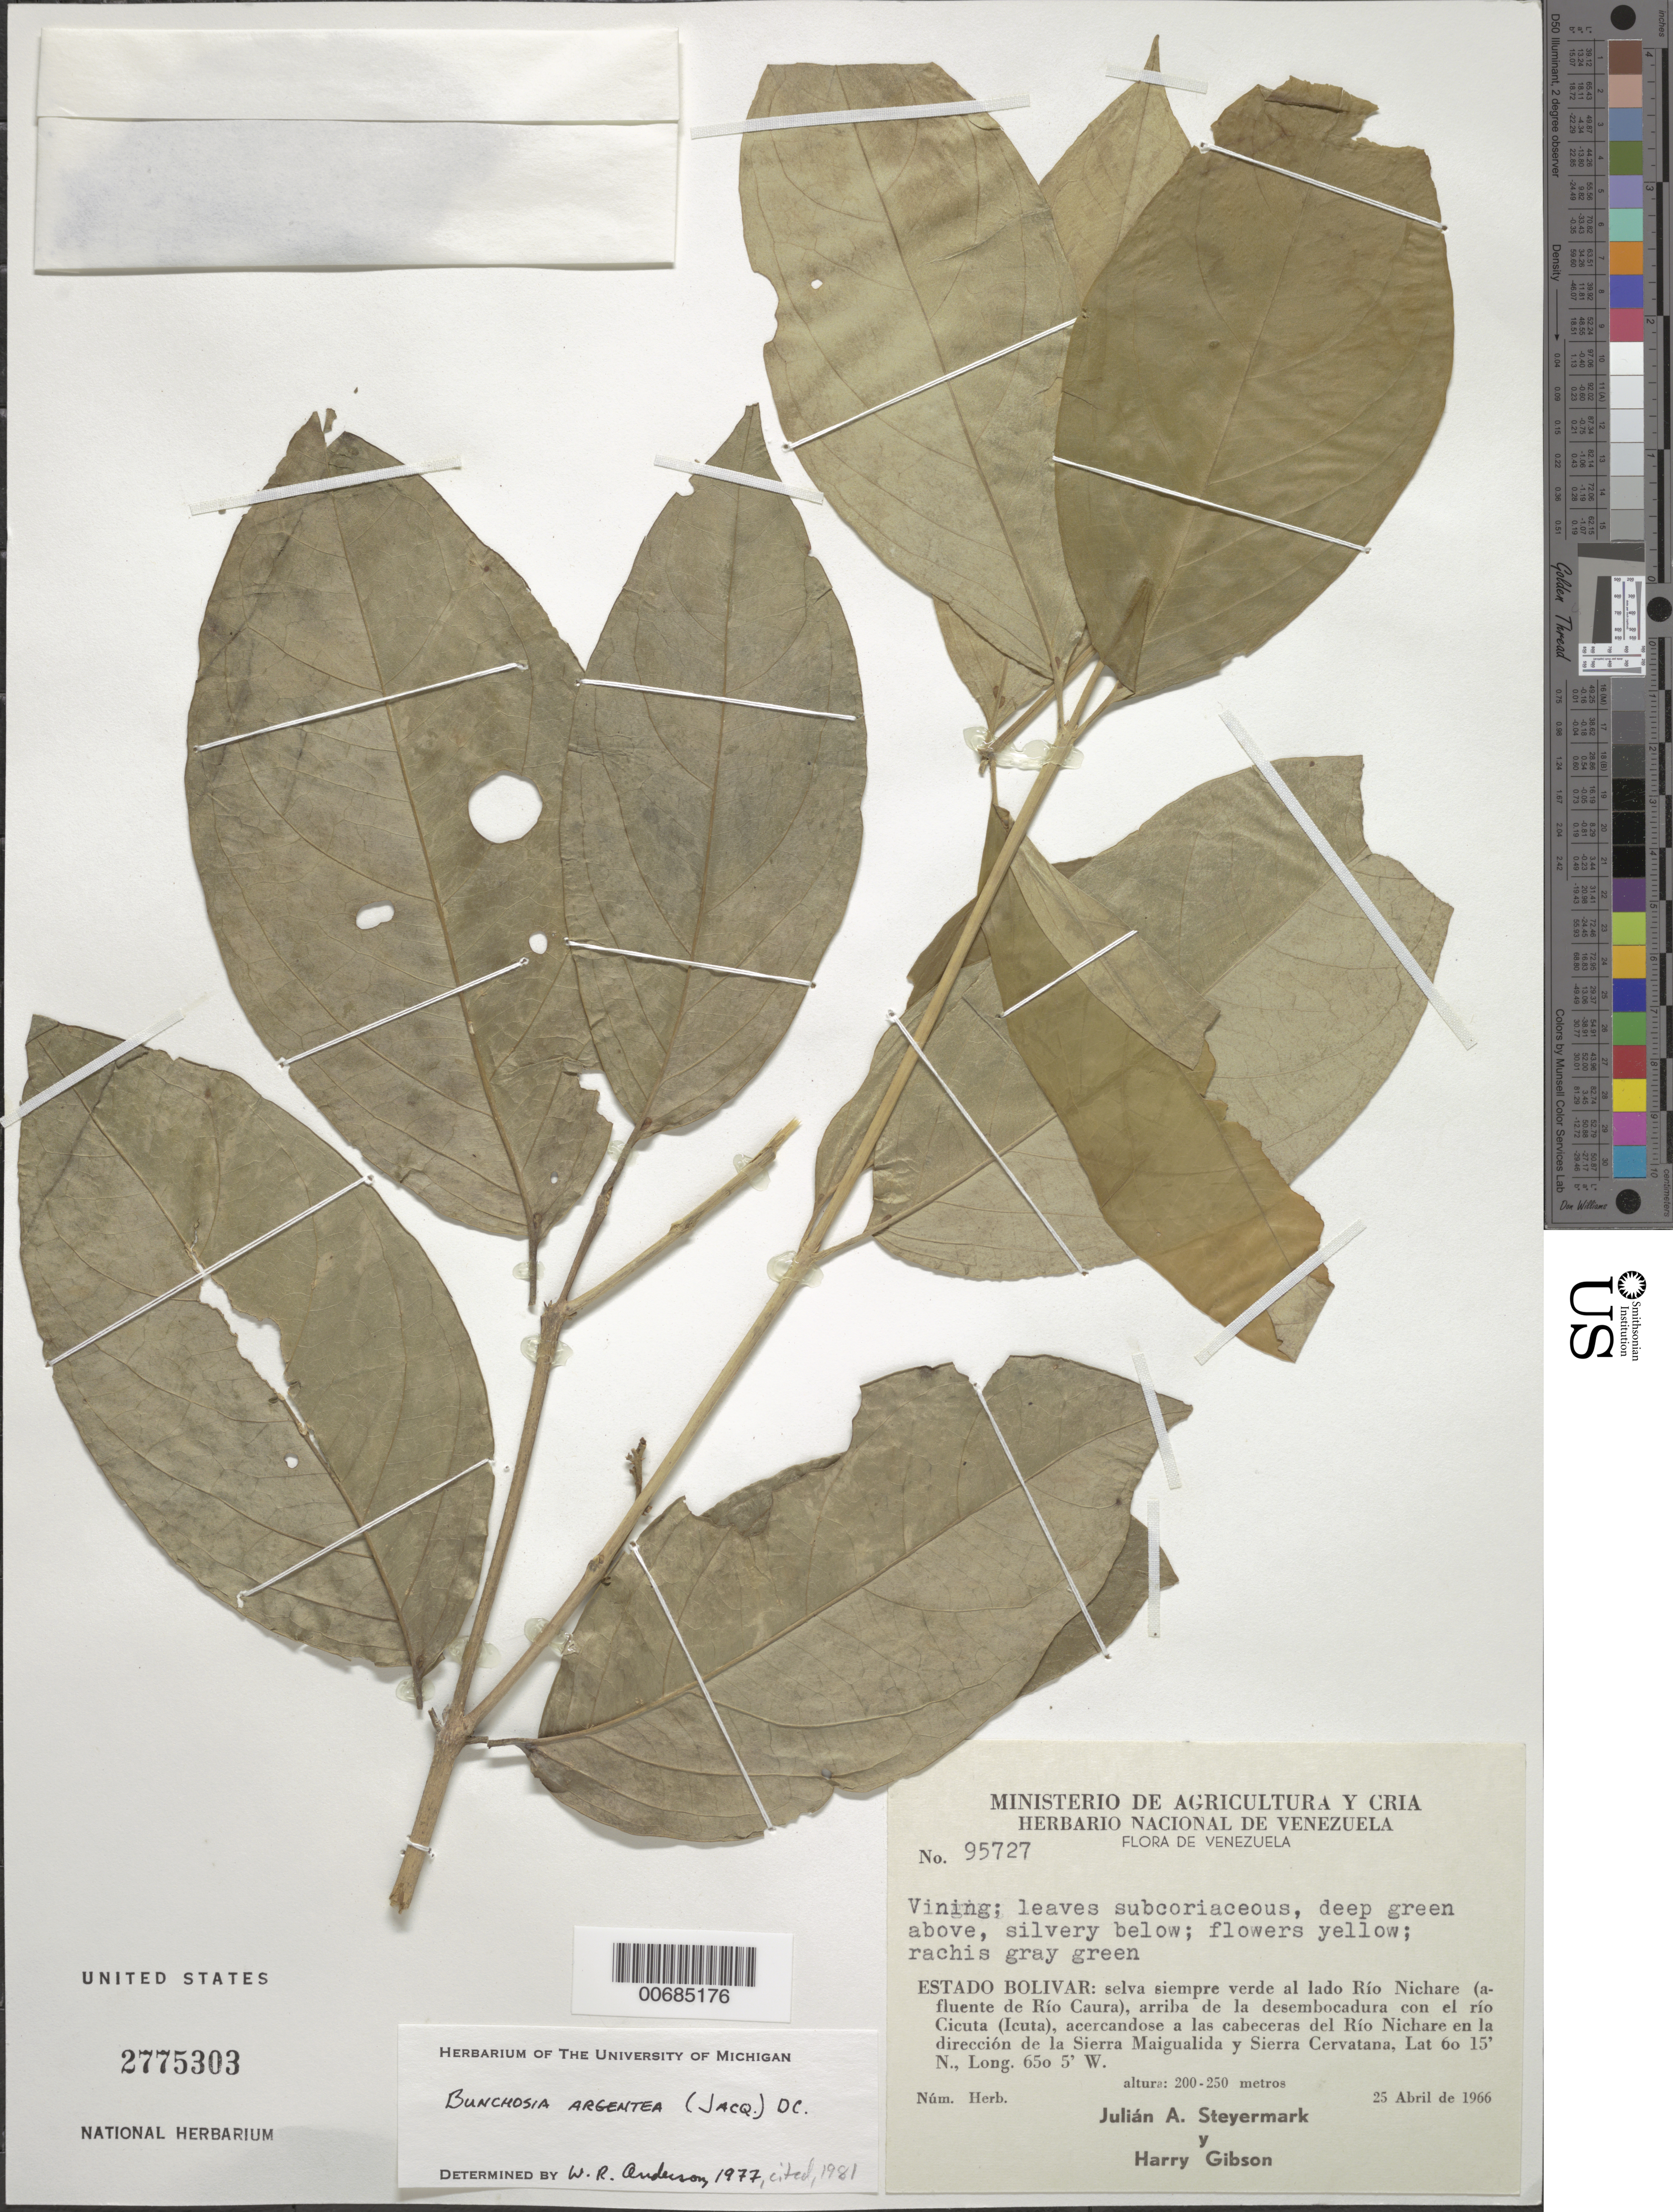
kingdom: Plantae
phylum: Tracheophyta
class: Magnoliopsida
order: Malpighiales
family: Malpighiaceae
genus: Bunchosia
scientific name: Bunchosia argentea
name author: (Jacq.) DC.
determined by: Anderson, W. R., (MICH), University of Michigan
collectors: J. Steyermark & H. Gibson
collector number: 95727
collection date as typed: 25-Apr-66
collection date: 1966-04-25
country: Venezuela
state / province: Bolívar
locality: Río Nichare, near mouth of Río Cicuta, acercandose a las cabeceras del Río Nichare en la direccion de la Sierra Maigualida y Sierra Cervatana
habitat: Evergreen forest along river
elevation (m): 200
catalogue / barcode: US 2775303